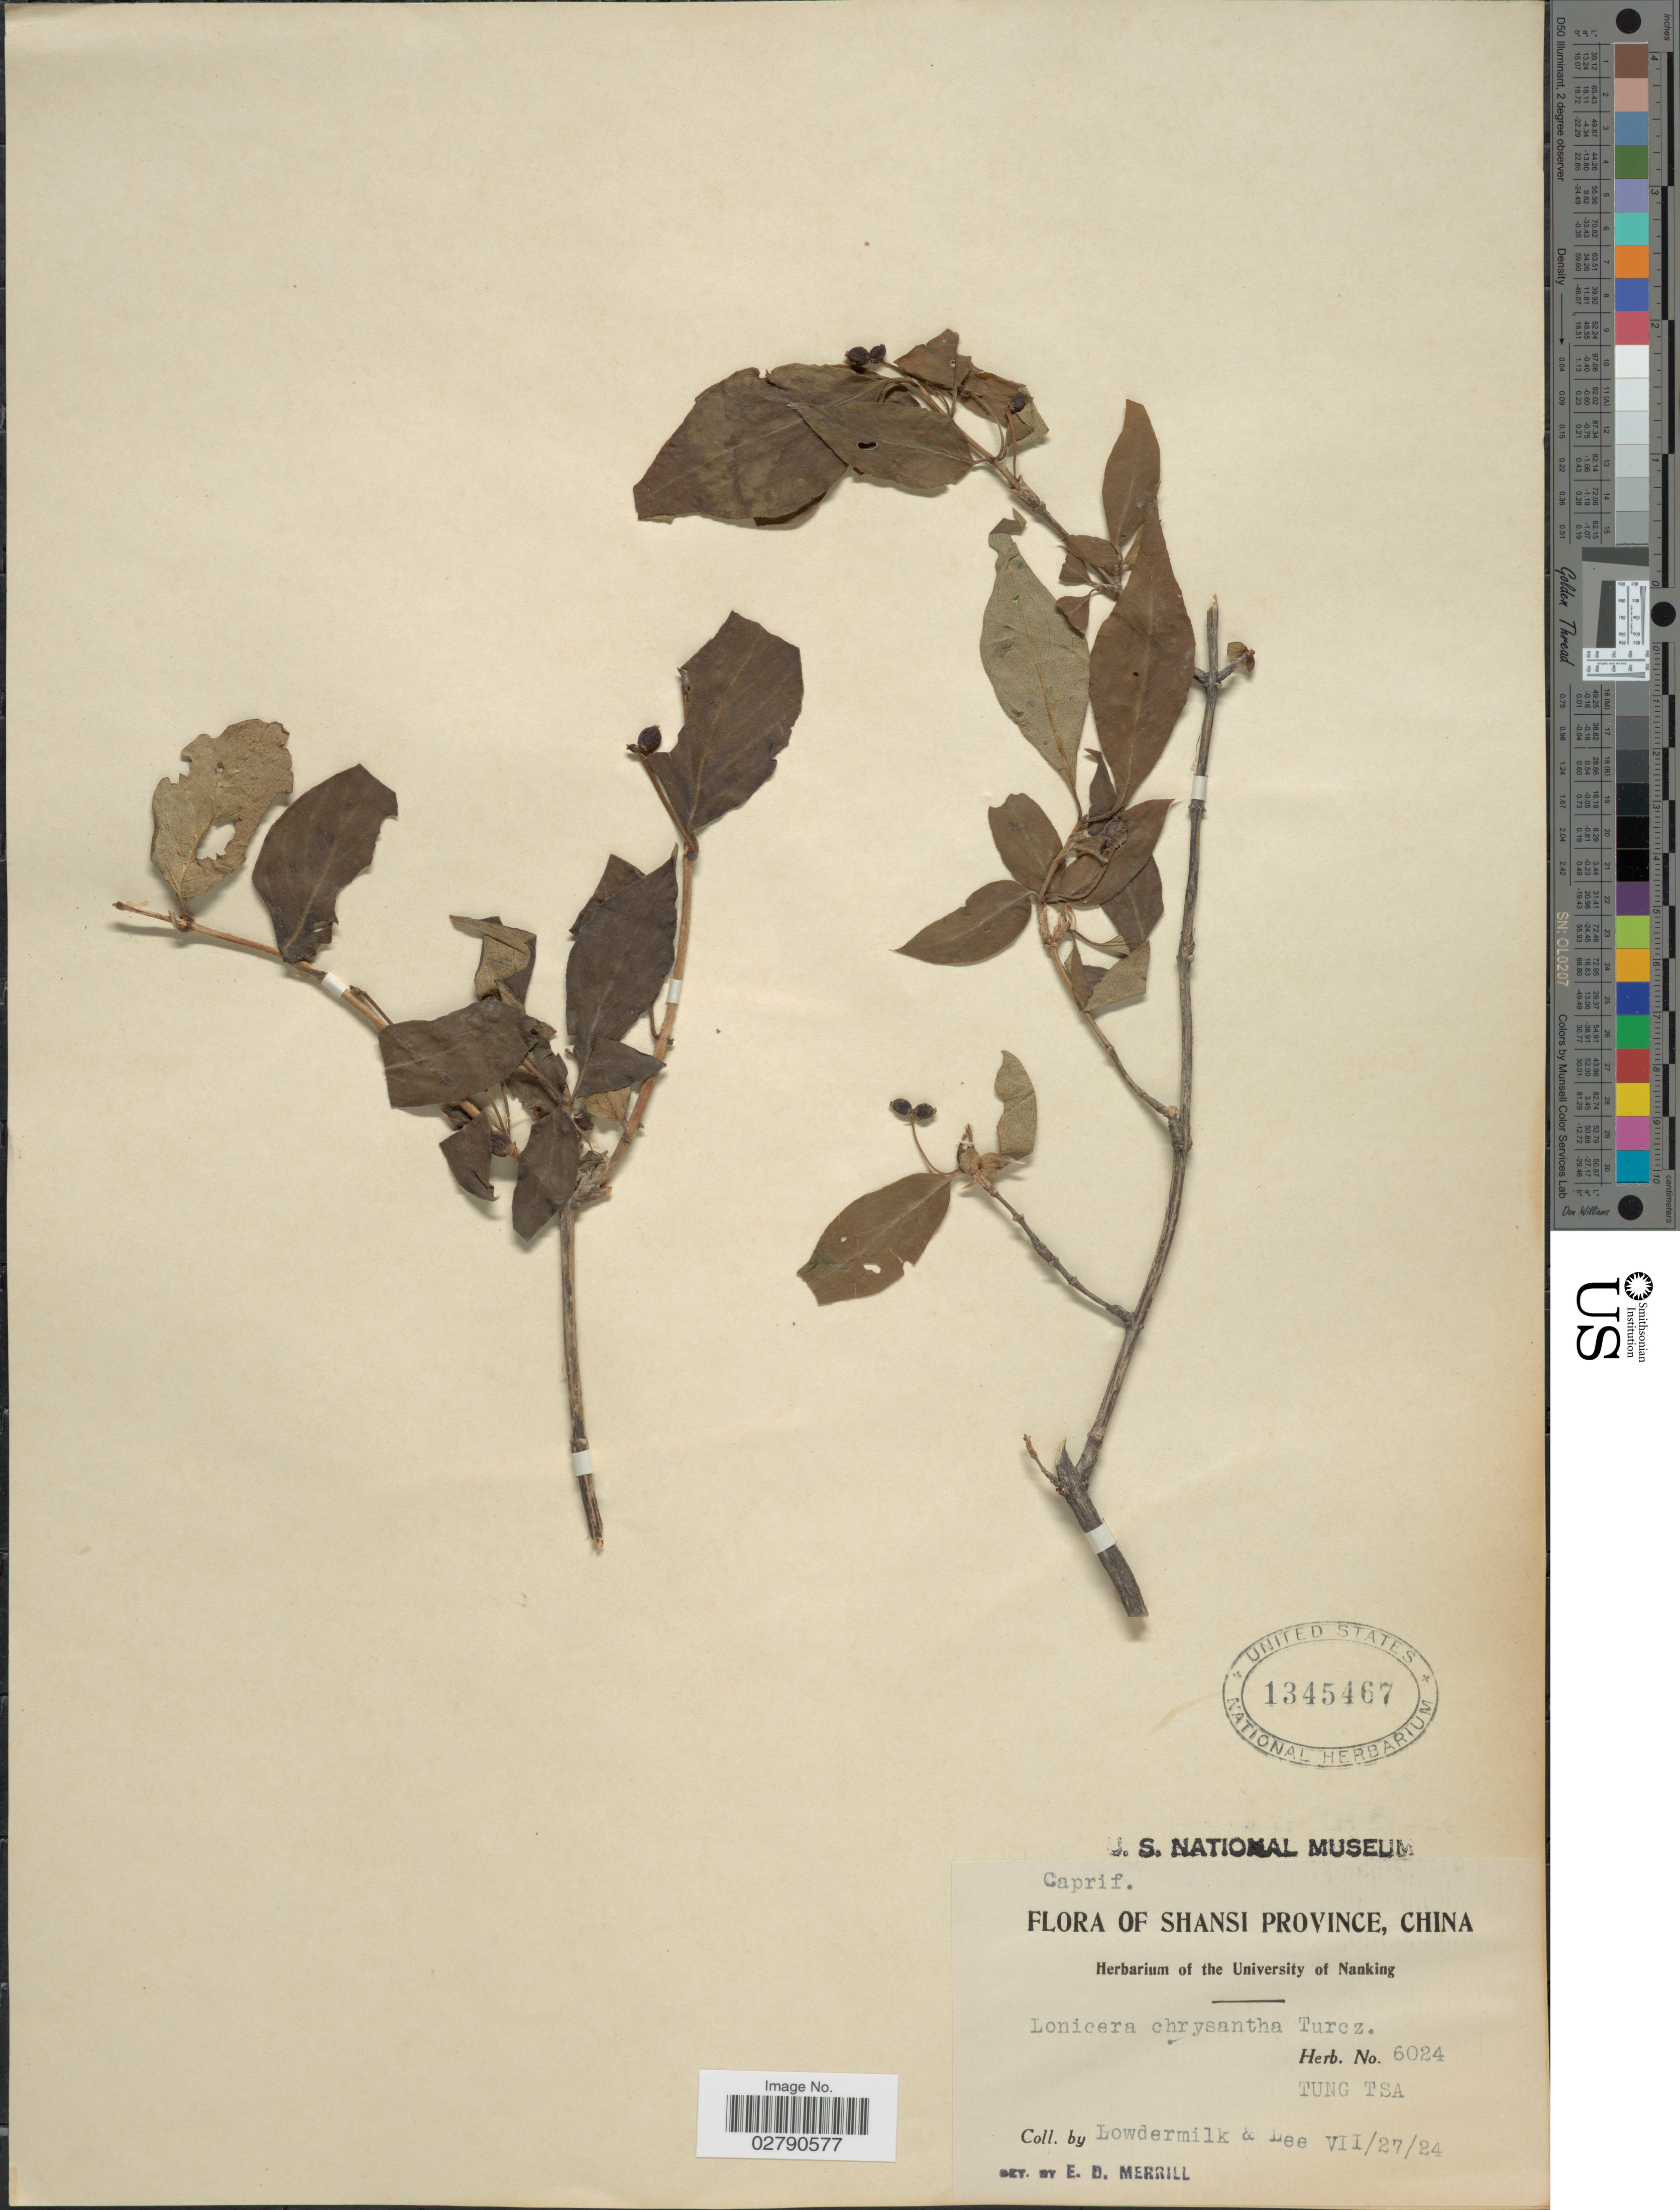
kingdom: Plantae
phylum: Tracheophyta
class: Magnoliopsida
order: Dipsacales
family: Caprifoliaceae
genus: Lonicera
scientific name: Lonicera chrysantha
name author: Turcz. ex Ledeb.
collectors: Lowdermilk & -. Lee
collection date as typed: Transcribed d/m/y: 27/7/24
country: China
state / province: Shanxi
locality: Shanshi Province.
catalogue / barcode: US 1345467